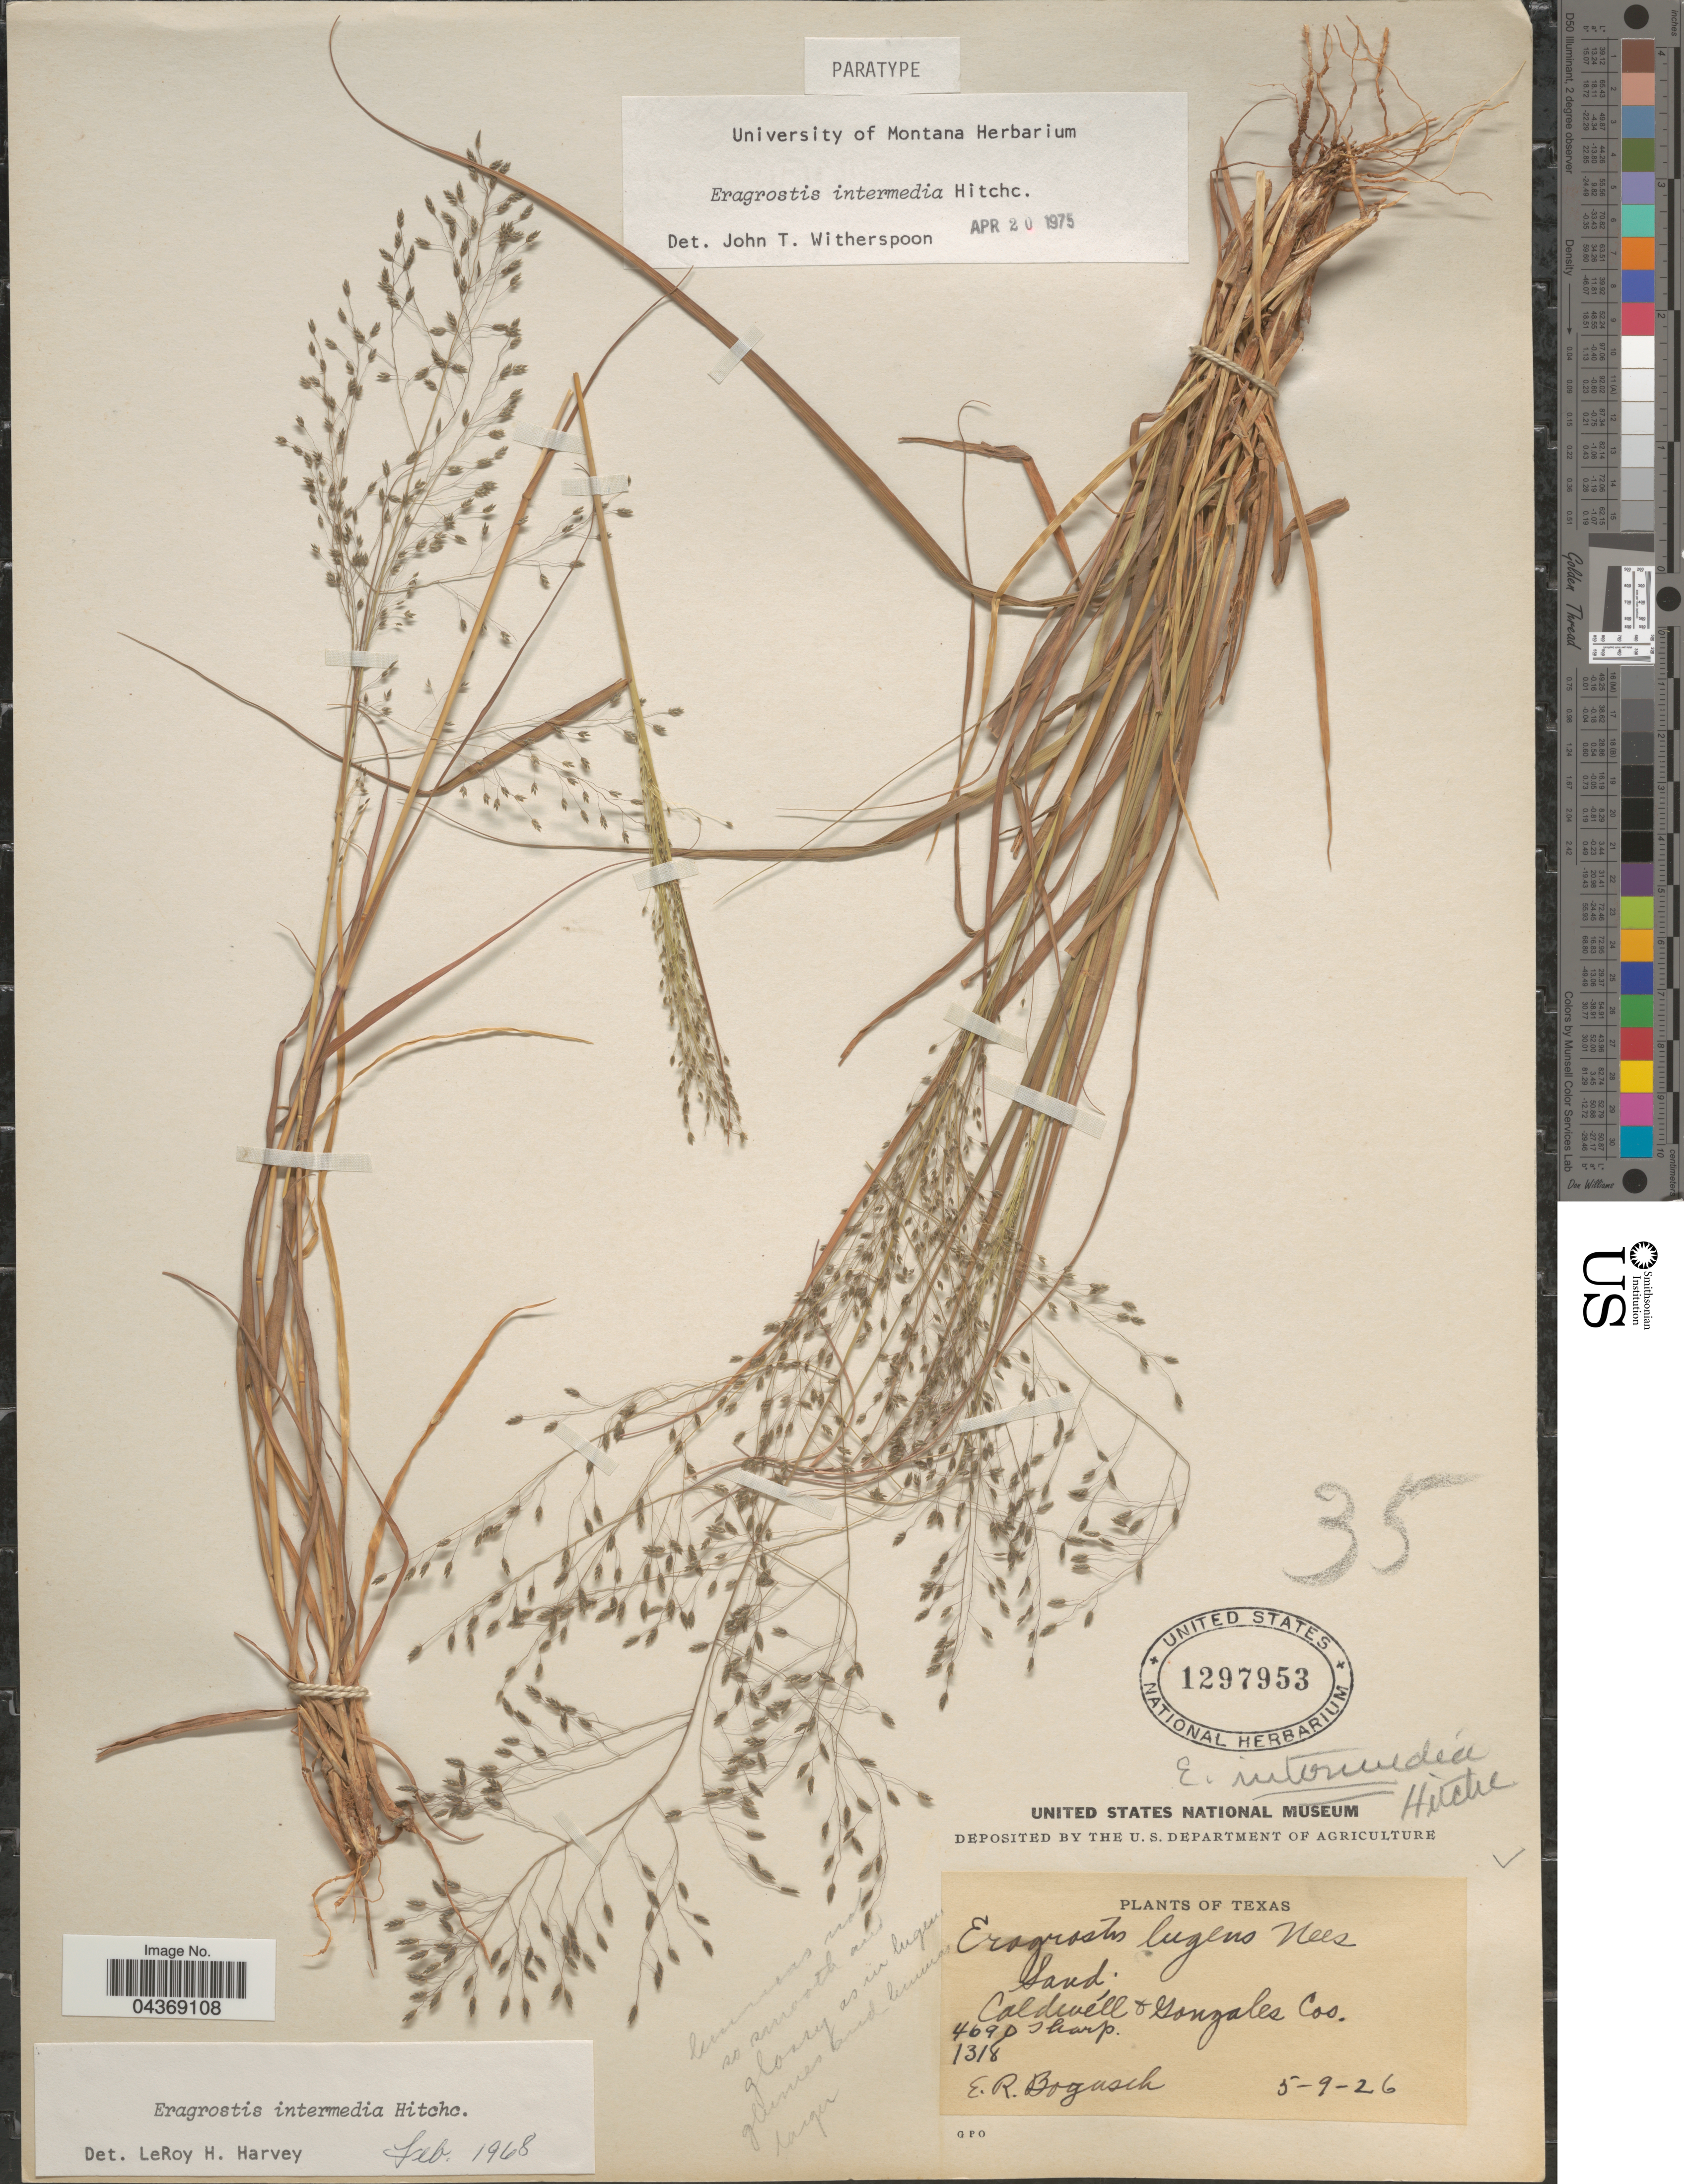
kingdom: Plantae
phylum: Tracheophyta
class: Liliopsida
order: Poales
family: Poaceae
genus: Eragrostis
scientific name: Eragrostis intermedia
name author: Hitchc.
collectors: E. Bogusch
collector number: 4690/1318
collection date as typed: Transcribed d/m/y: 9/5/26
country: United States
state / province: Texas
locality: Caldwell & Gonzales Cos.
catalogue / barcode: US 1297953